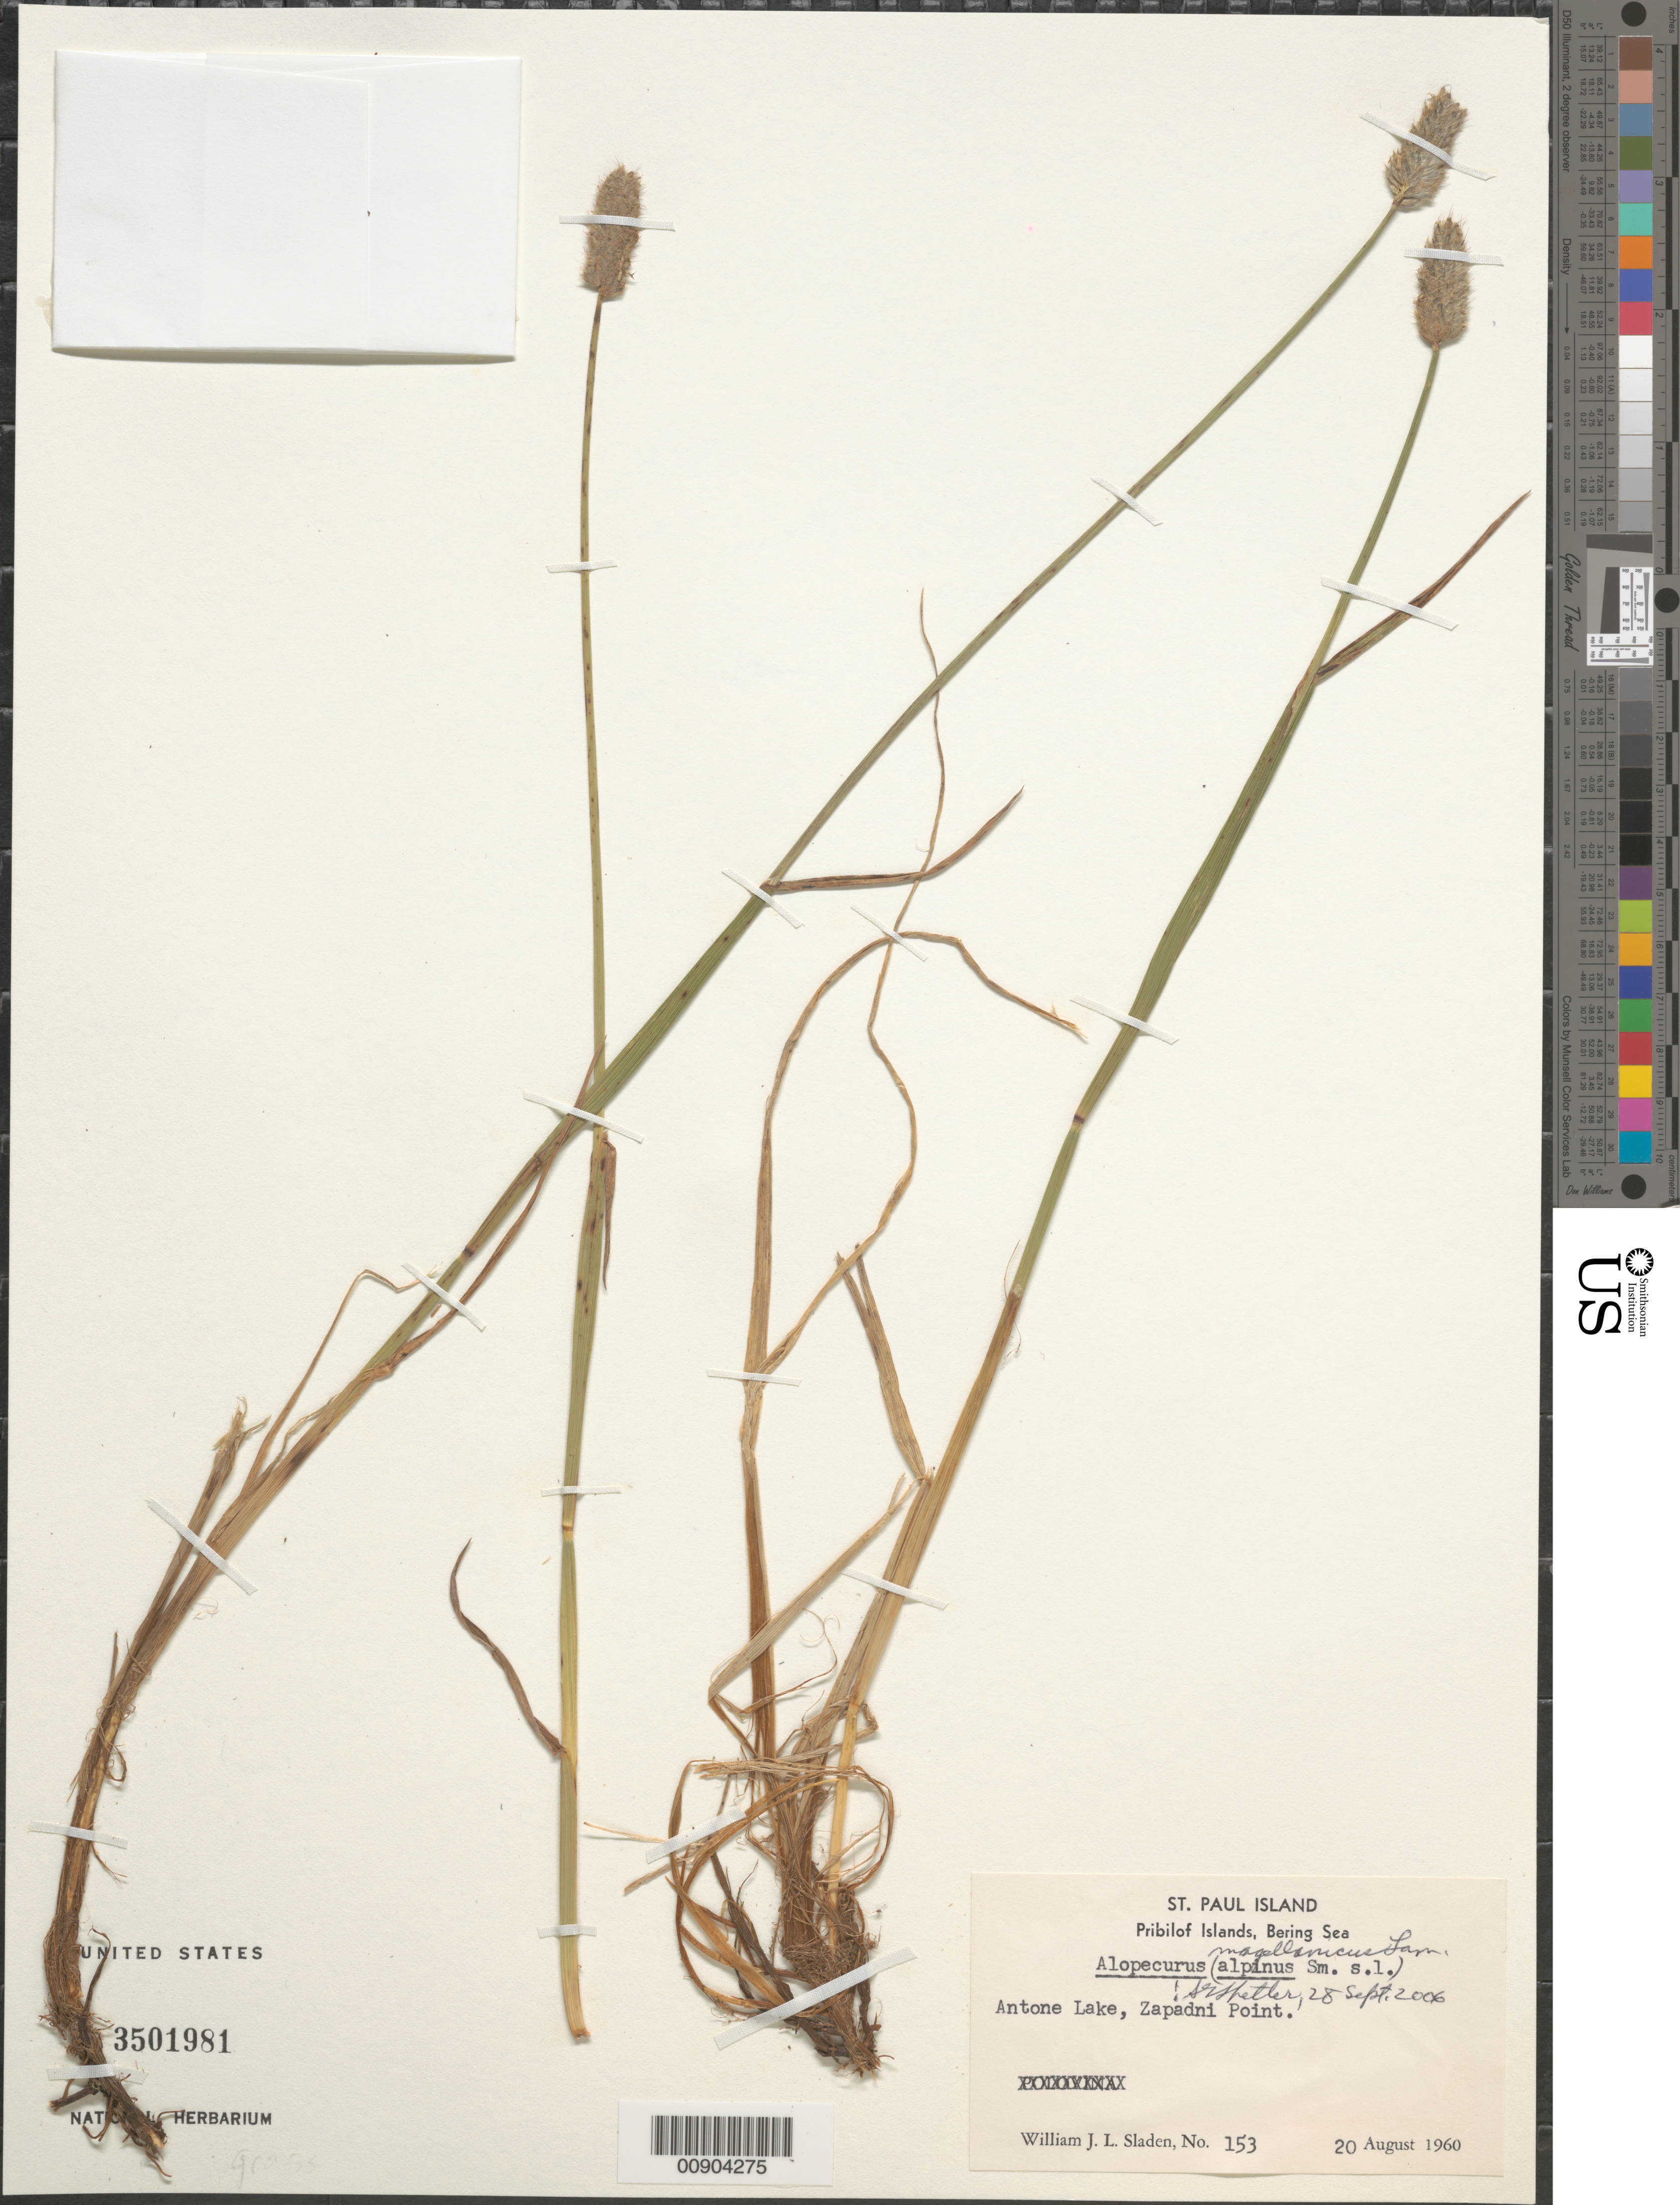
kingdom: Plantae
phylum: Tracheophyta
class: Liliopsida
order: Poales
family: Poaceae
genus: Alopecurus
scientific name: Alopecurus magellanicus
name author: Lam.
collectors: W. Sladen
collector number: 153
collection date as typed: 20 Aug 1960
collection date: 1960-08-20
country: United States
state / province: Alaska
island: St. Paul Island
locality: St. Paul Island. Antone Lake, Zapadni Point., Bering Sea, Pribilof Islands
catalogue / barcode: US 3501981